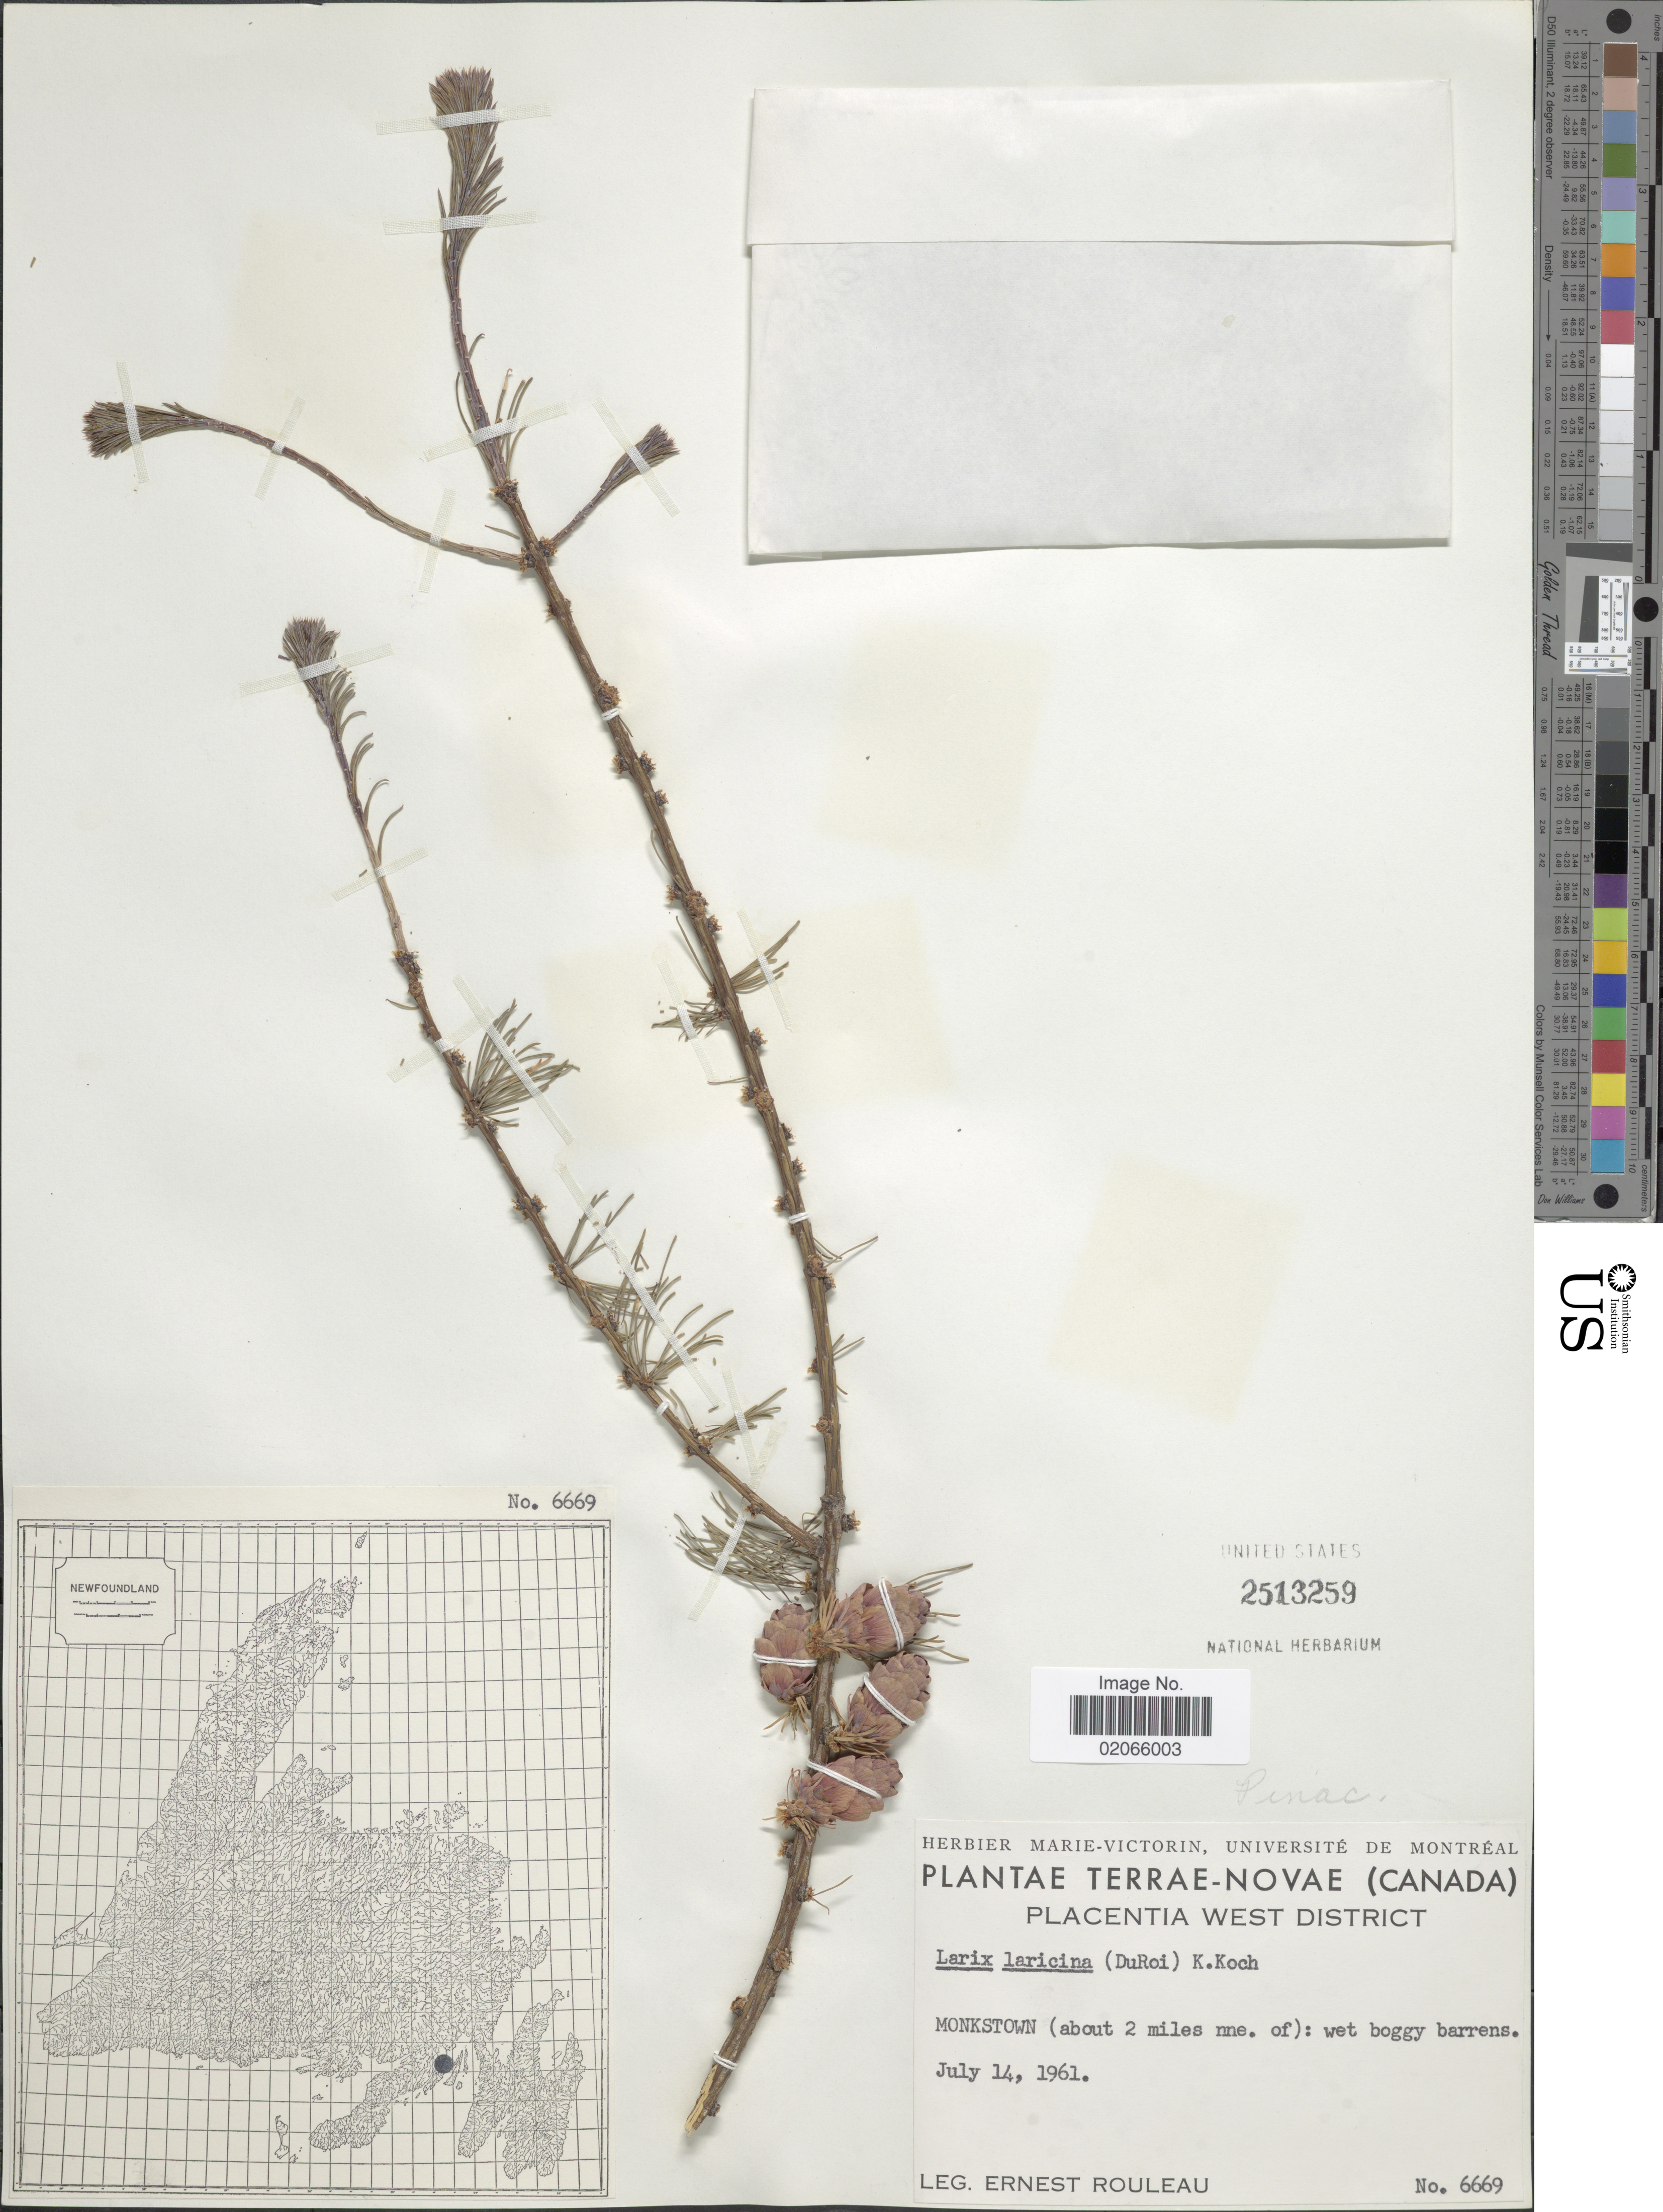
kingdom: Plantae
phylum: Tracheophyta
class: Pinopsida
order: Pinales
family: Pinaceae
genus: Larix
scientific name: Larix laricina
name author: (Du Roi) K. Koch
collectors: E. Rouleau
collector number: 6669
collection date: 1961-07-14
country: Canada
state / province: Newfoundland and Labrador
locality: Terrae-Novae. Placenta West District. Monkstown (about 2 miles nne. of): wet boggy barrens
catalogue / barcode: US 2513259